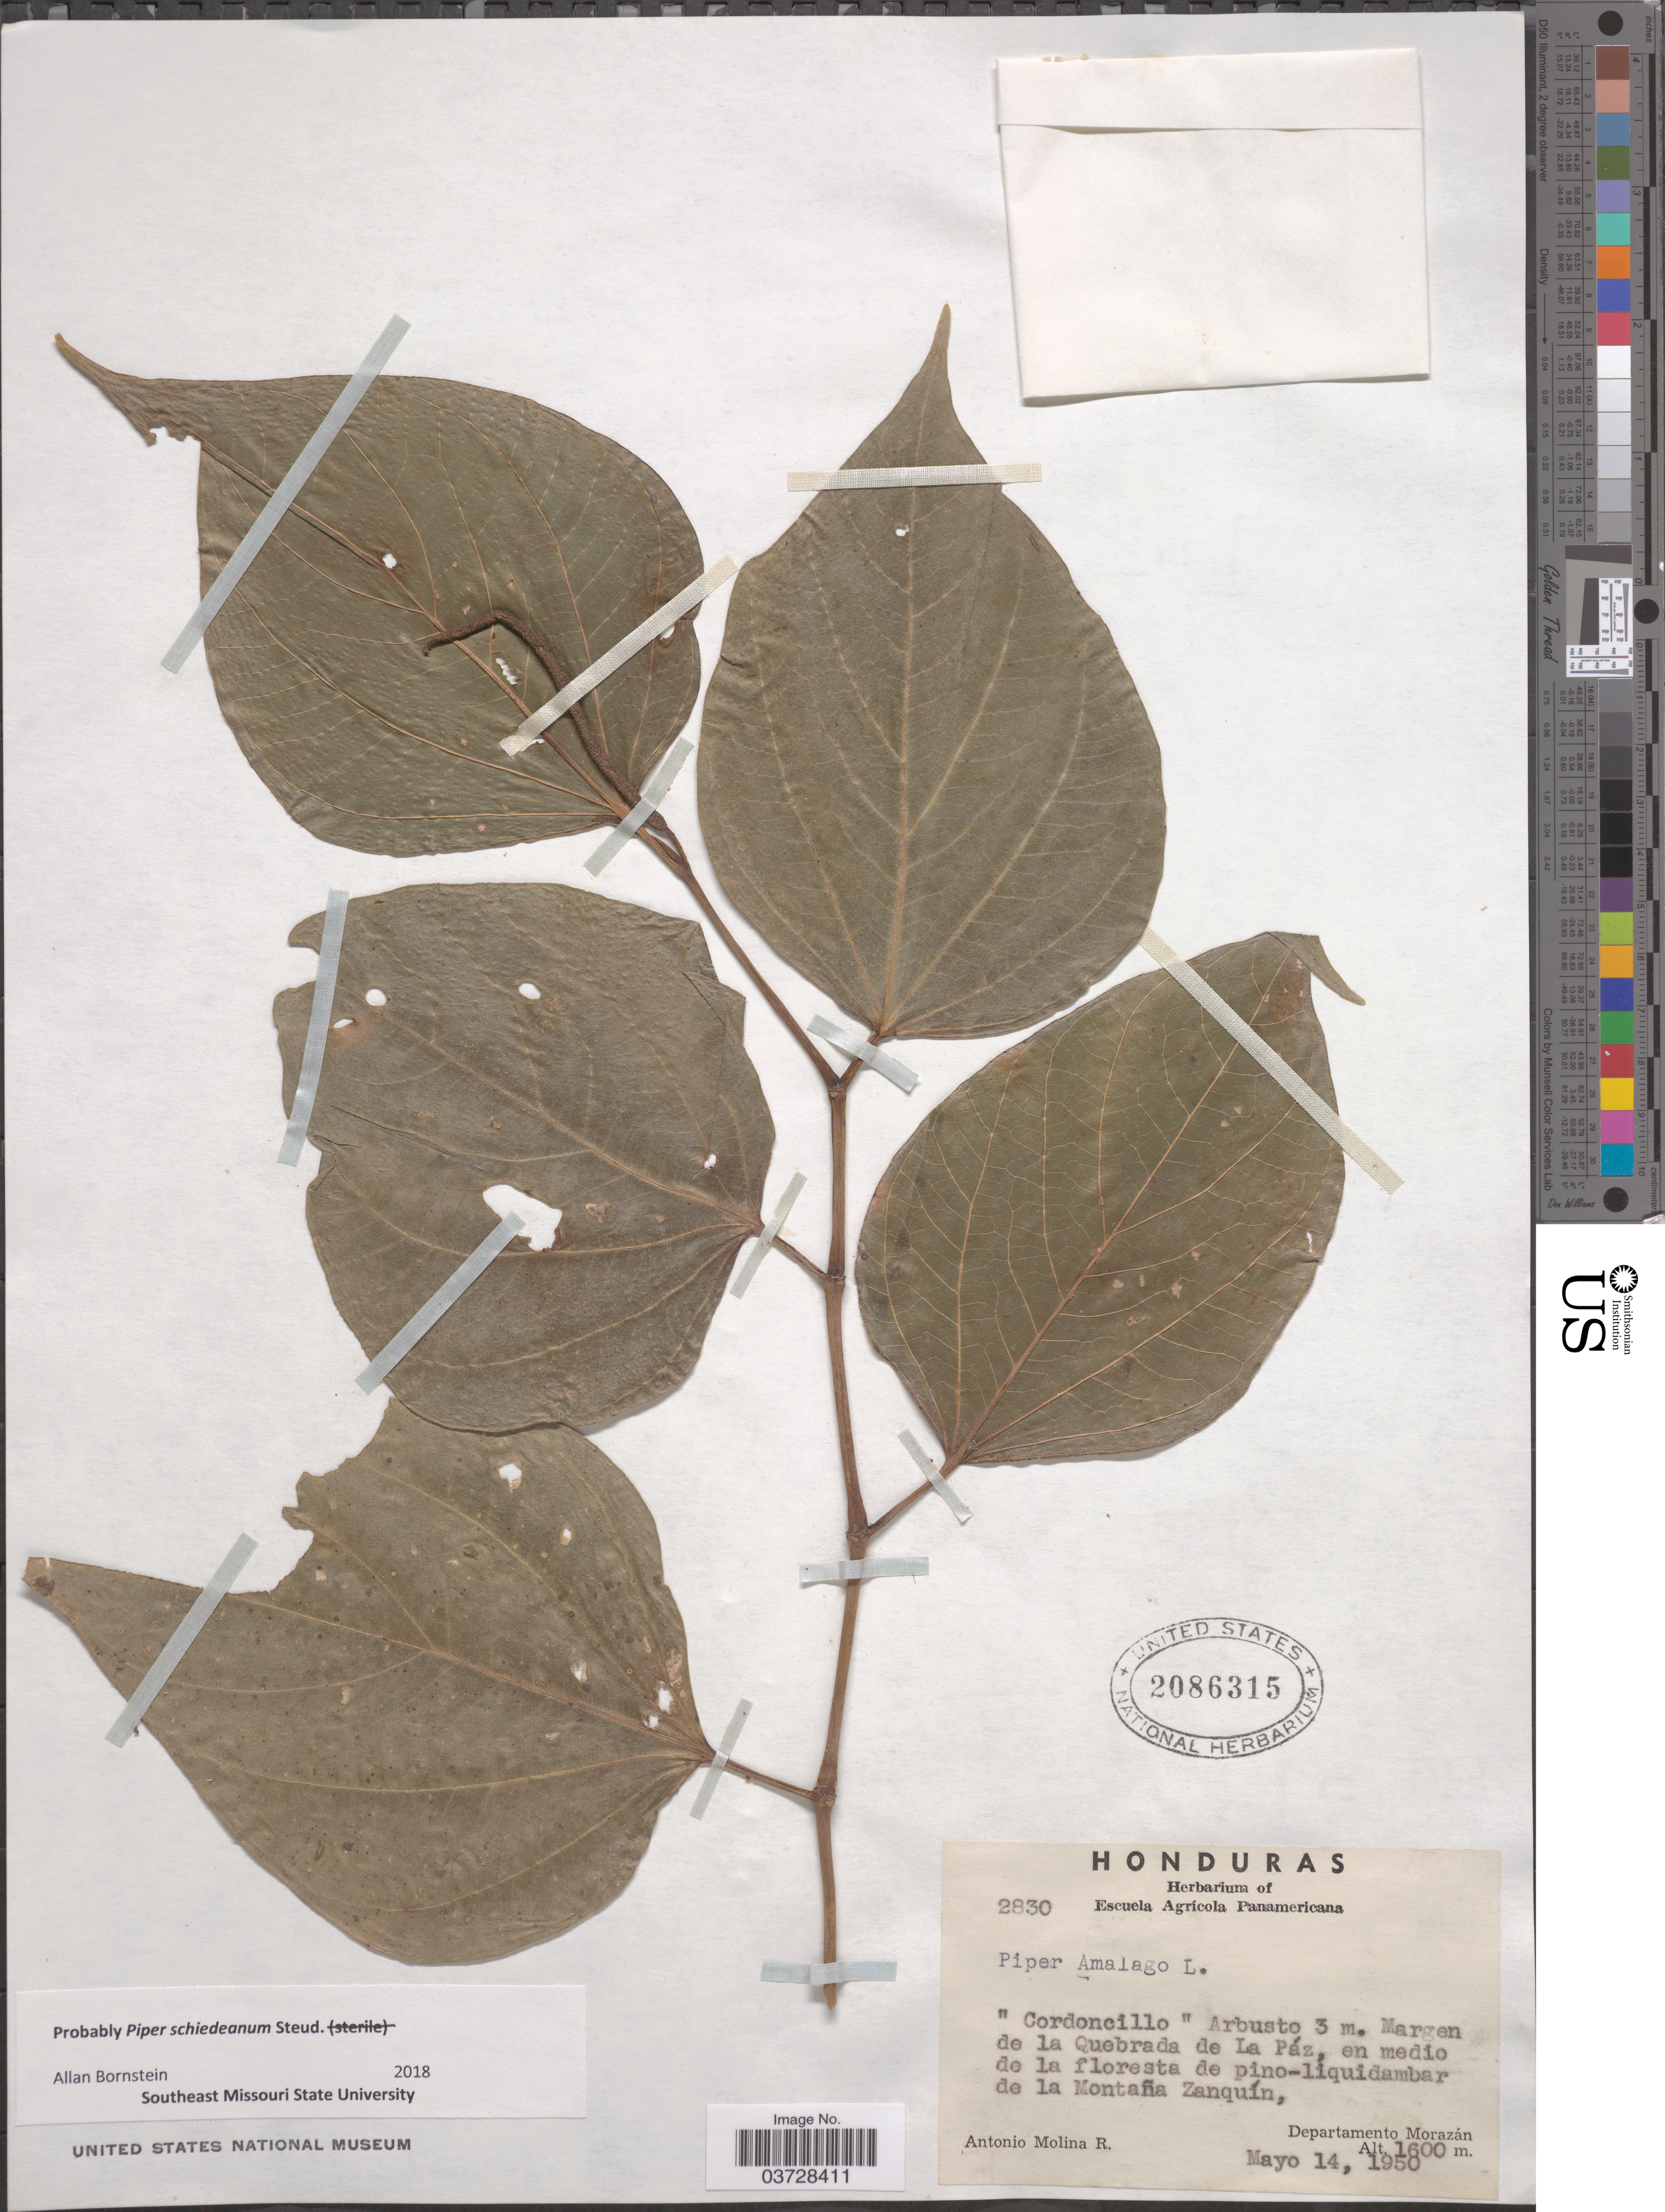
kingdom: Plantae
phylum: Tracheophyta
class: Magnoliopsida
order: Piperales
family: Piperaceae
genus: Piper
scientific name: Piper schiedeanum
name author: Steud.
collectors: A. Molina R.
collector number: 2830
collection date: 1950-05-14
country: Honduras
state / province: Fco. Morazán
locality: Margen de la Quebrada de La Páz, en medio de la floresta de pino-liquidambar de la Montaña Zanquín, Departamento Morazán.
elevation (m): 1600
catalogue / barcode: US 2086315